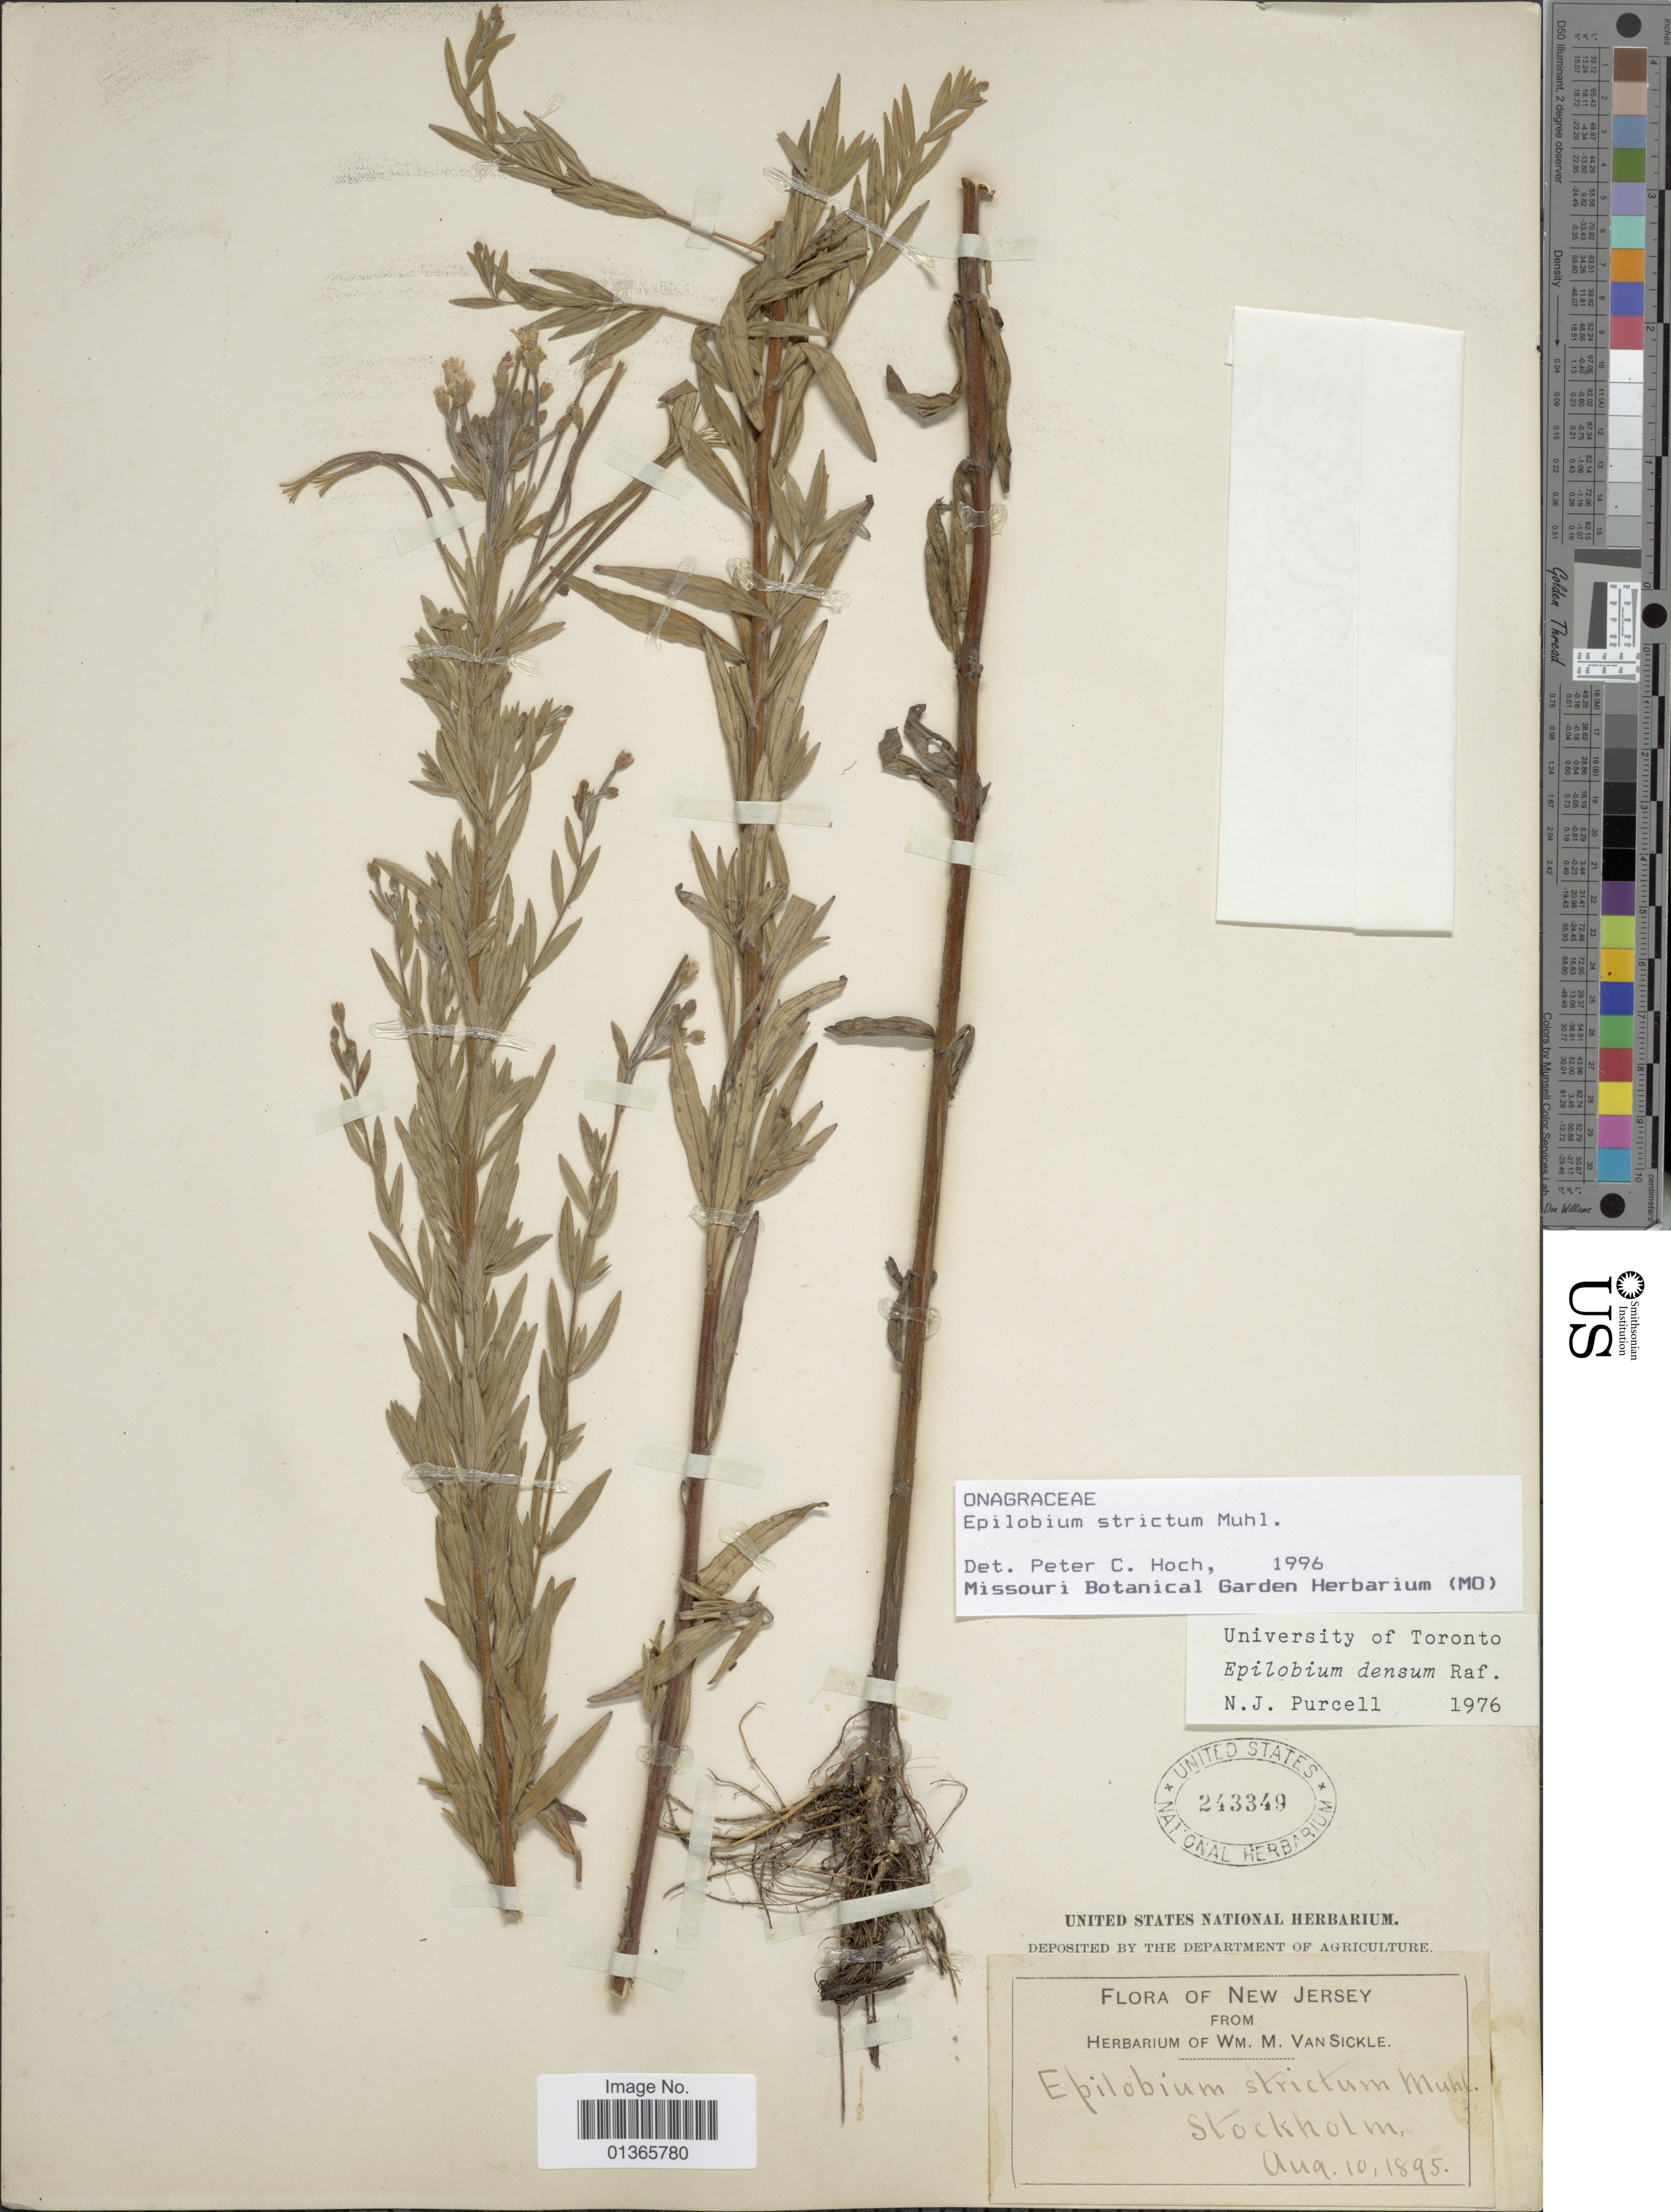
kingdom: Plantae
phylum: Tracheophyta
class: Magnoliopsida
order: Myrtales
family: Onagraceae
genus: Epilobium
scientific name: Epilobium strictum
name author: Muhl.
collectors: ex herb. Wm. M. Van Sickle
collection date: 1895-08-10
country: United States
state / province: New Jersey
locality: Stockholm.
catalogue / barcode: US 243349